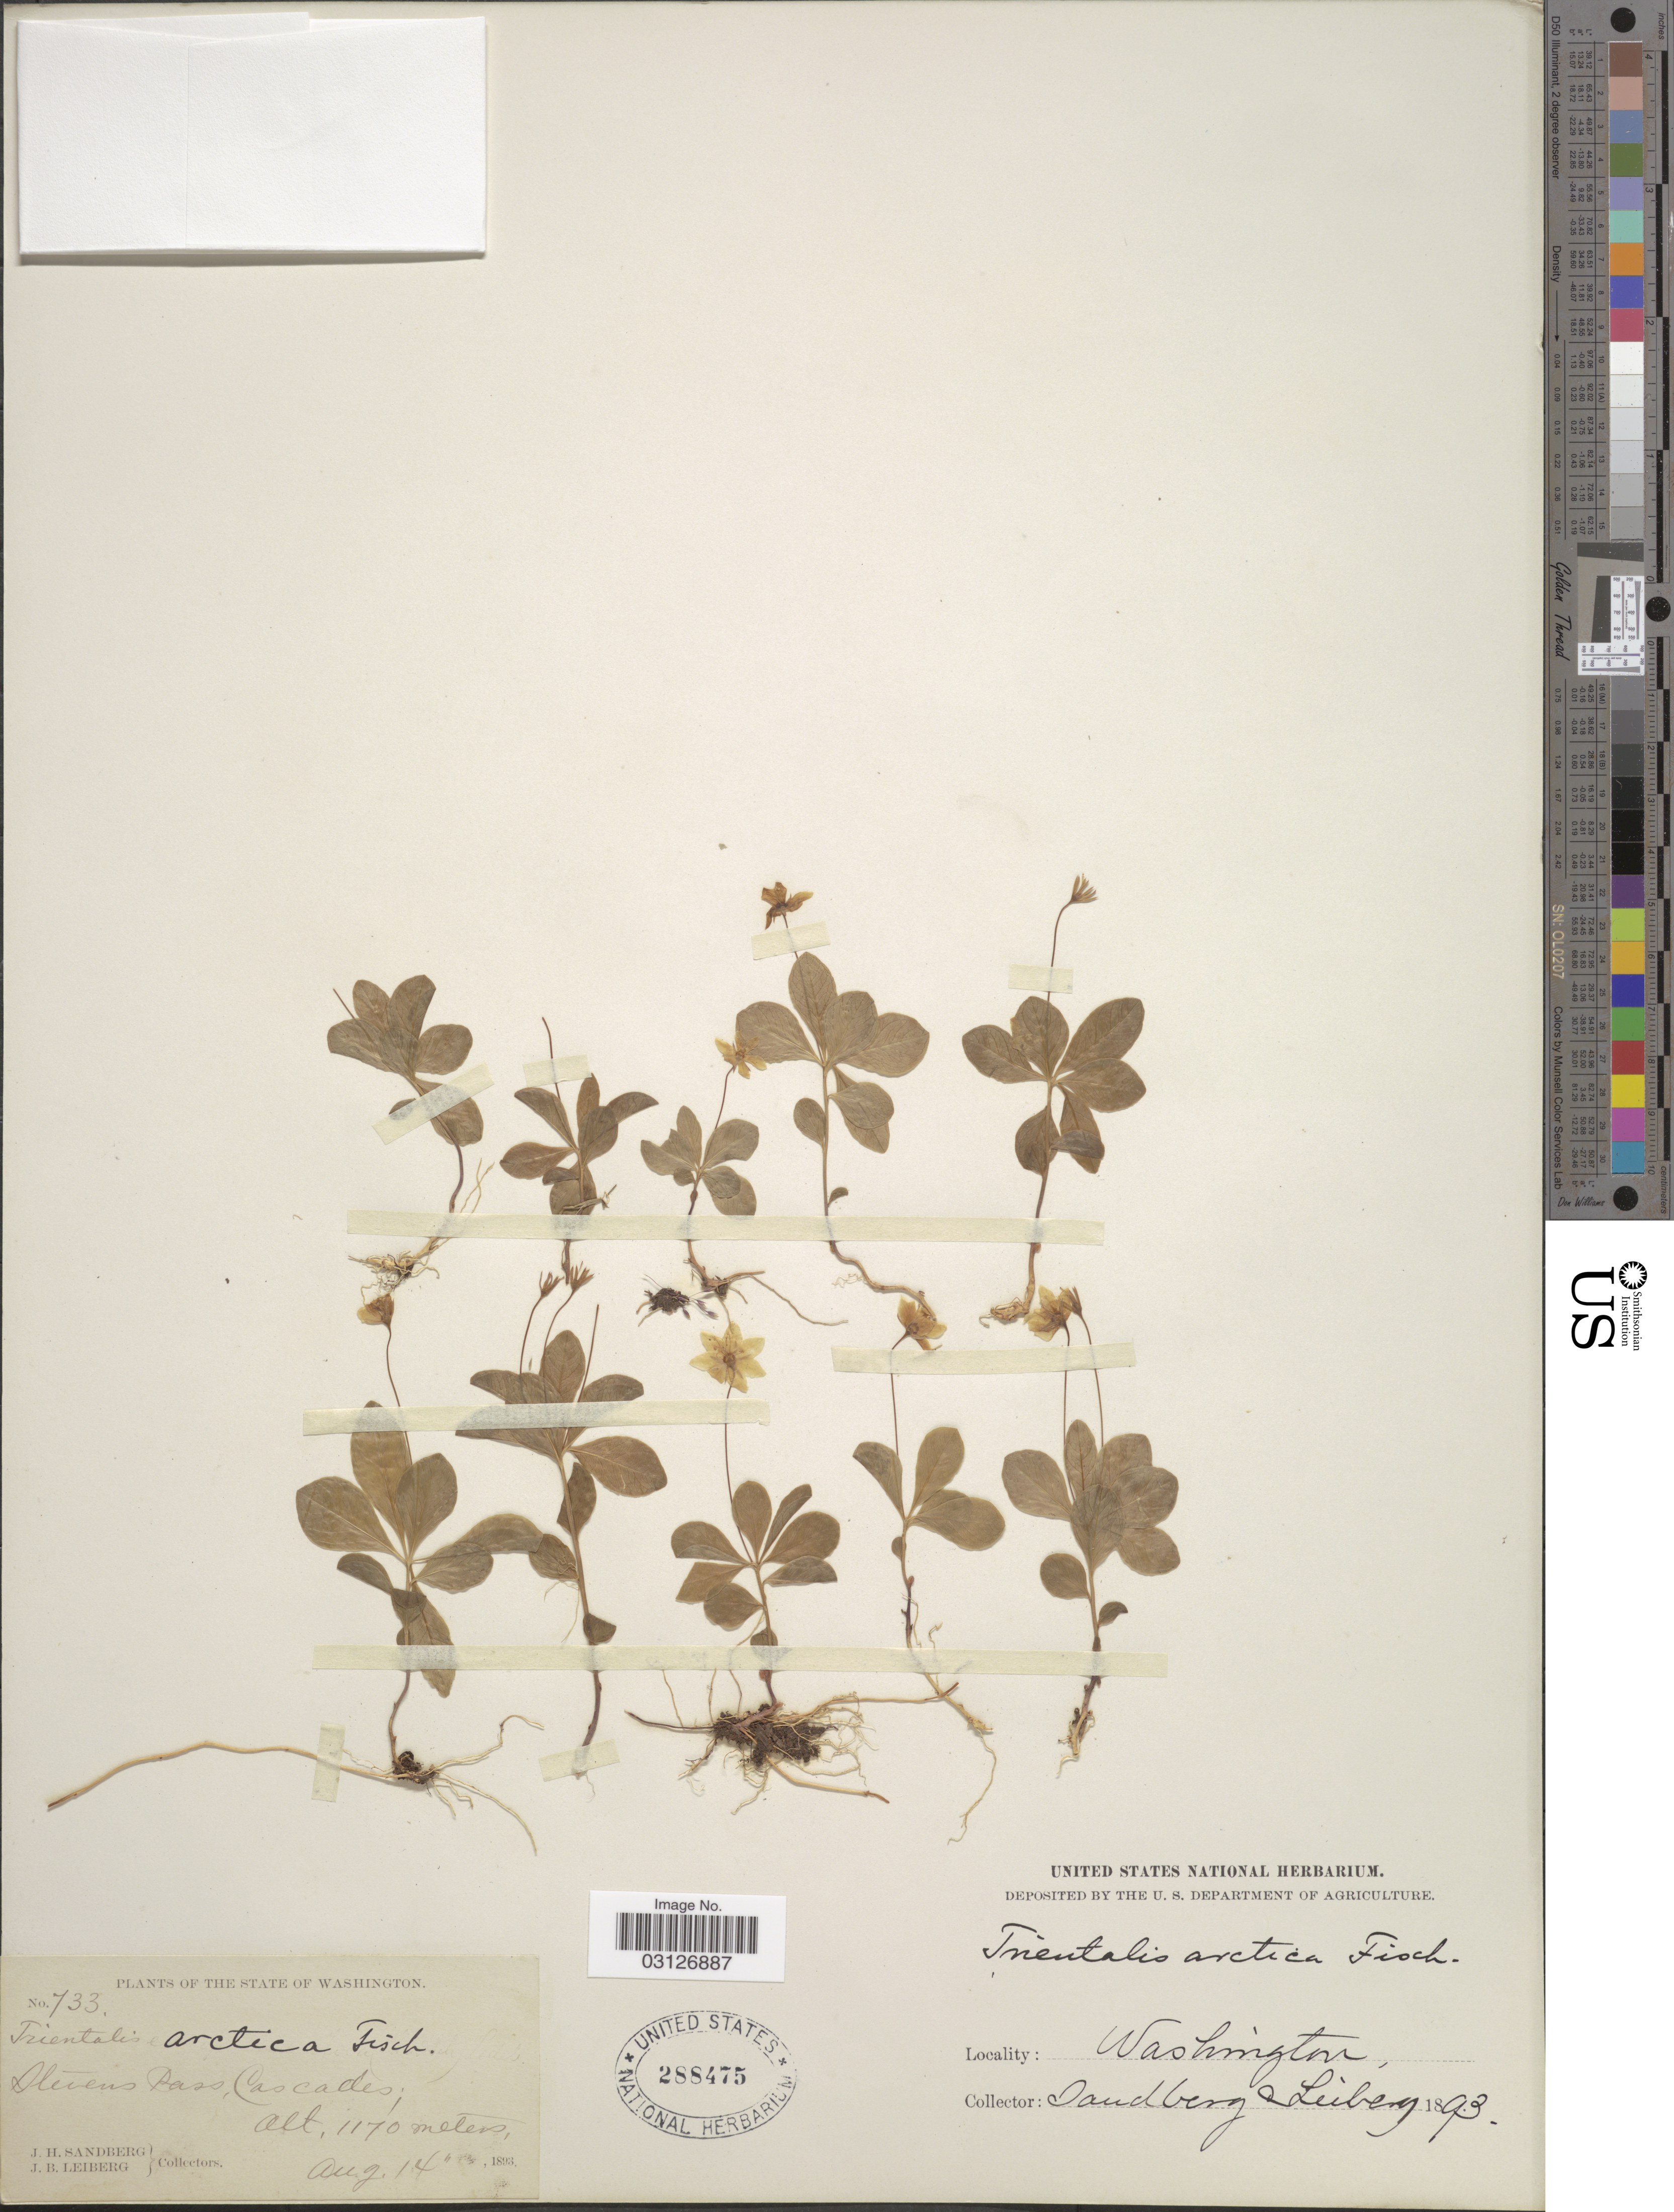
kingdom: Plantae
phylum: Tracheophyta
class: Magnoliopsida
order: Ericales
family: Primulaceae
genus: Trientalis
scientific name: Trientalis arctica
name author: Fisch. ex Hook.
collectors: J. H. Sandberg & J. B. Leiberg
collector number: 733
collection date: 1893-08-14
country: United States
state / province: Washington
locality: Stevens Pass, Cascades.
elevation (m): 1170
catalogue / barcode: US 288475